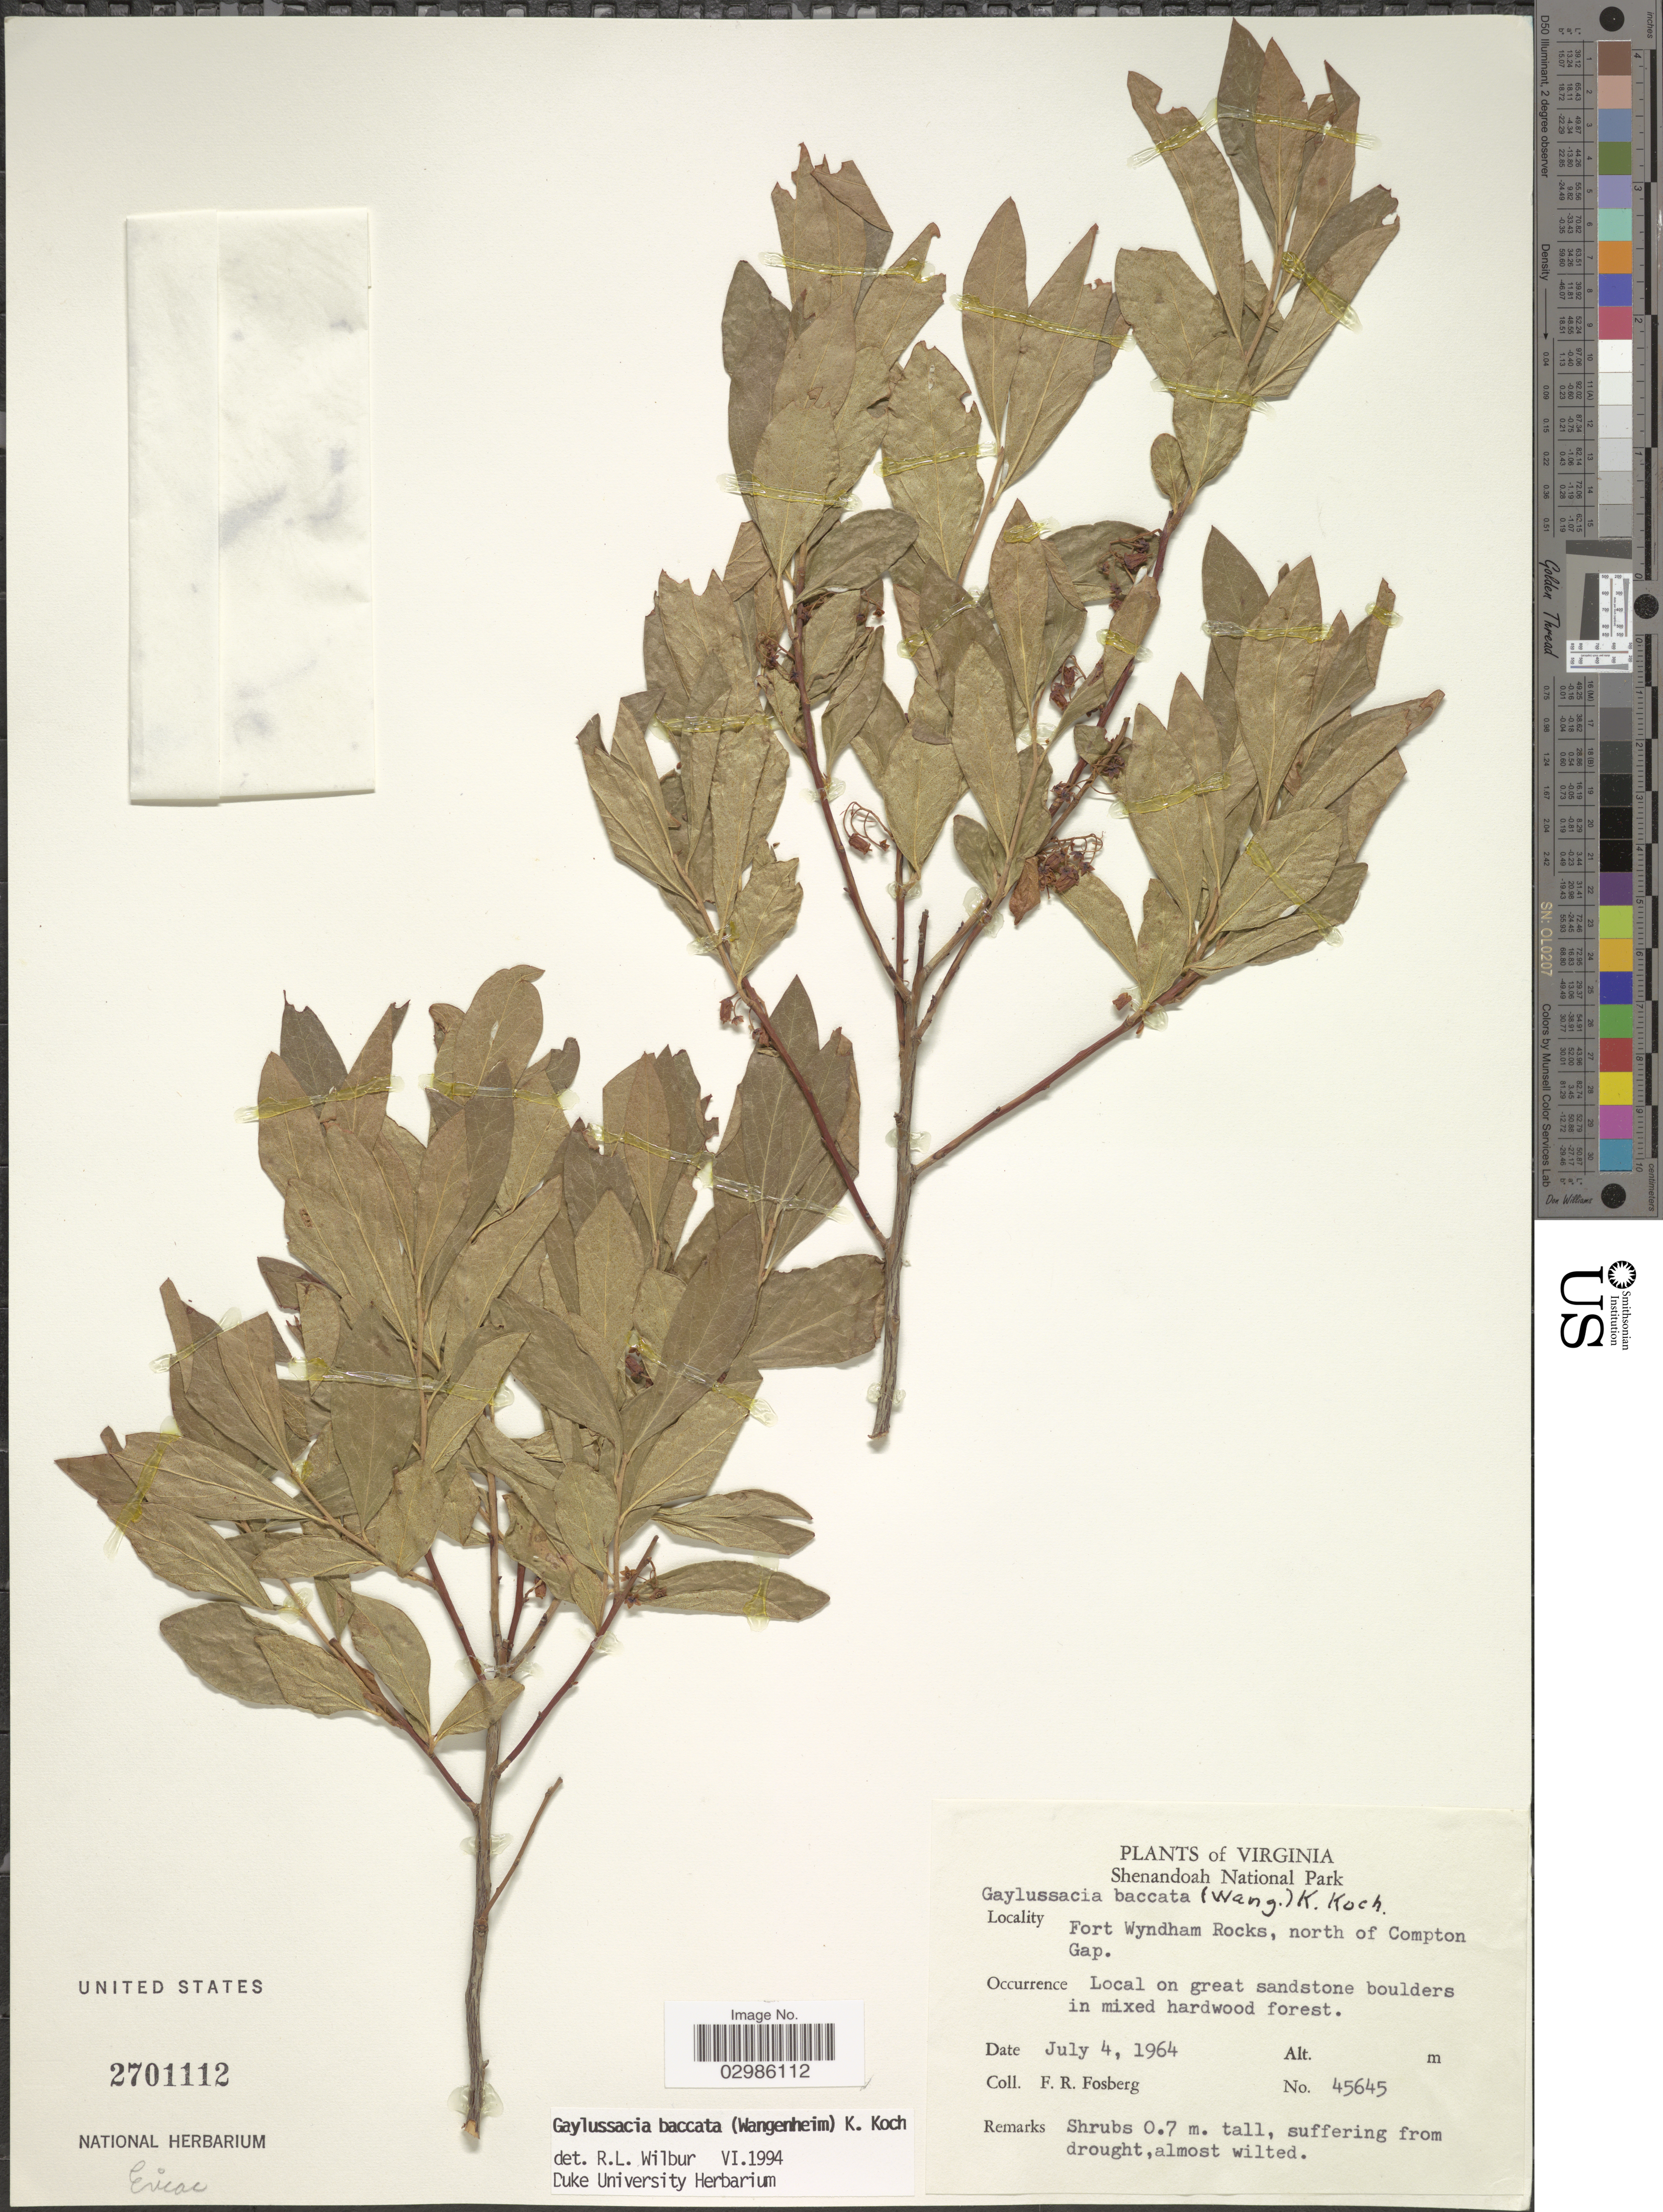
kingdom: Plantae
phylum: Tracheophyta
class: Magnoliopsida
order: Ericales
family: Ericaceae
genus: Gaylussacia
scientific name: Gaylussacia baccata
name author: (Wangenh.) K. Koch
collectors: F. R. Fosberg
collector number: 45645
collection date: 1964-07-04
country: United States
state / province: Virginia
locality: Shenandoah National Park. Fort Wyndham Rocks, north of Compton Gap.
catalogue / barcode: US 2701112